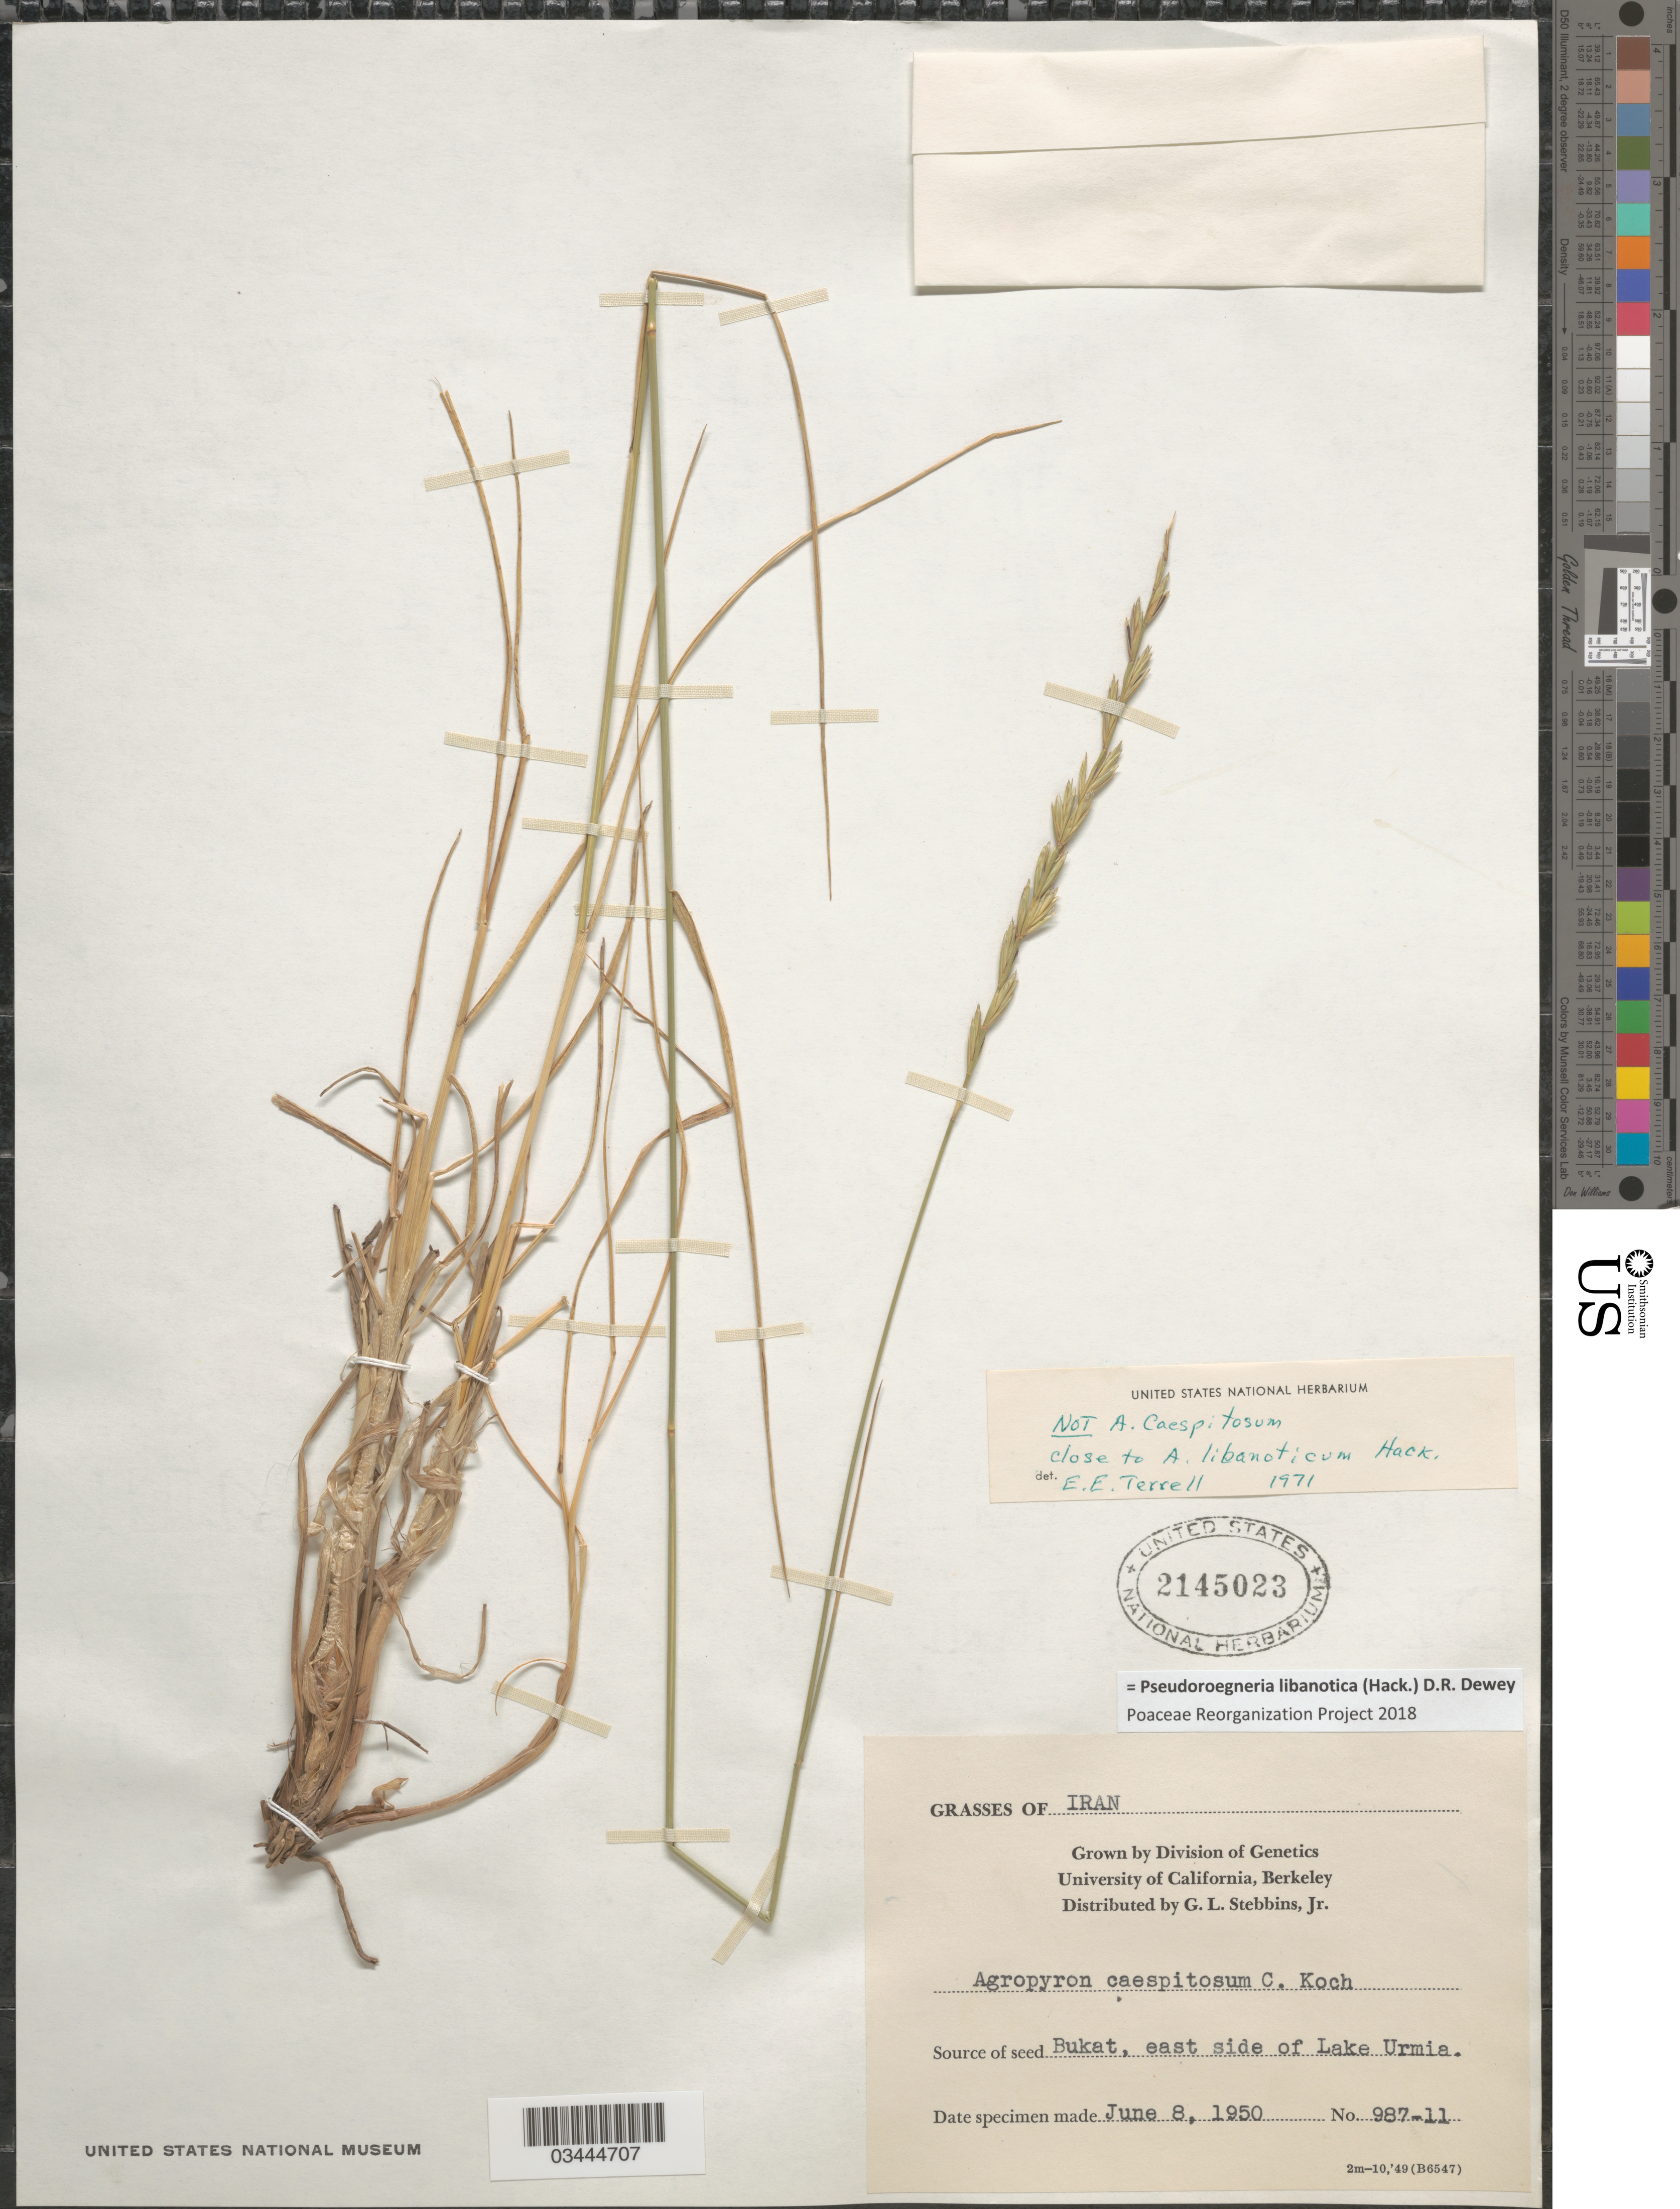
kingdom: Plantae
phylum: Tracheophyta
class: Liliopsida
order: Poales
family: Poaceae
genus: Pseudoroegneria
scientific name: Pseudoroegneria libanotica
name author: (Hack.) Dewey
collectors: G. L. Stebbins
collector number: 987-11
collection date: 1950-06-08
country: United States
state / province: California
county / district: Alameda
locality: Grown by Division of Genetics. University of California, Berkeley.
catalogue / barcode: US 2145023